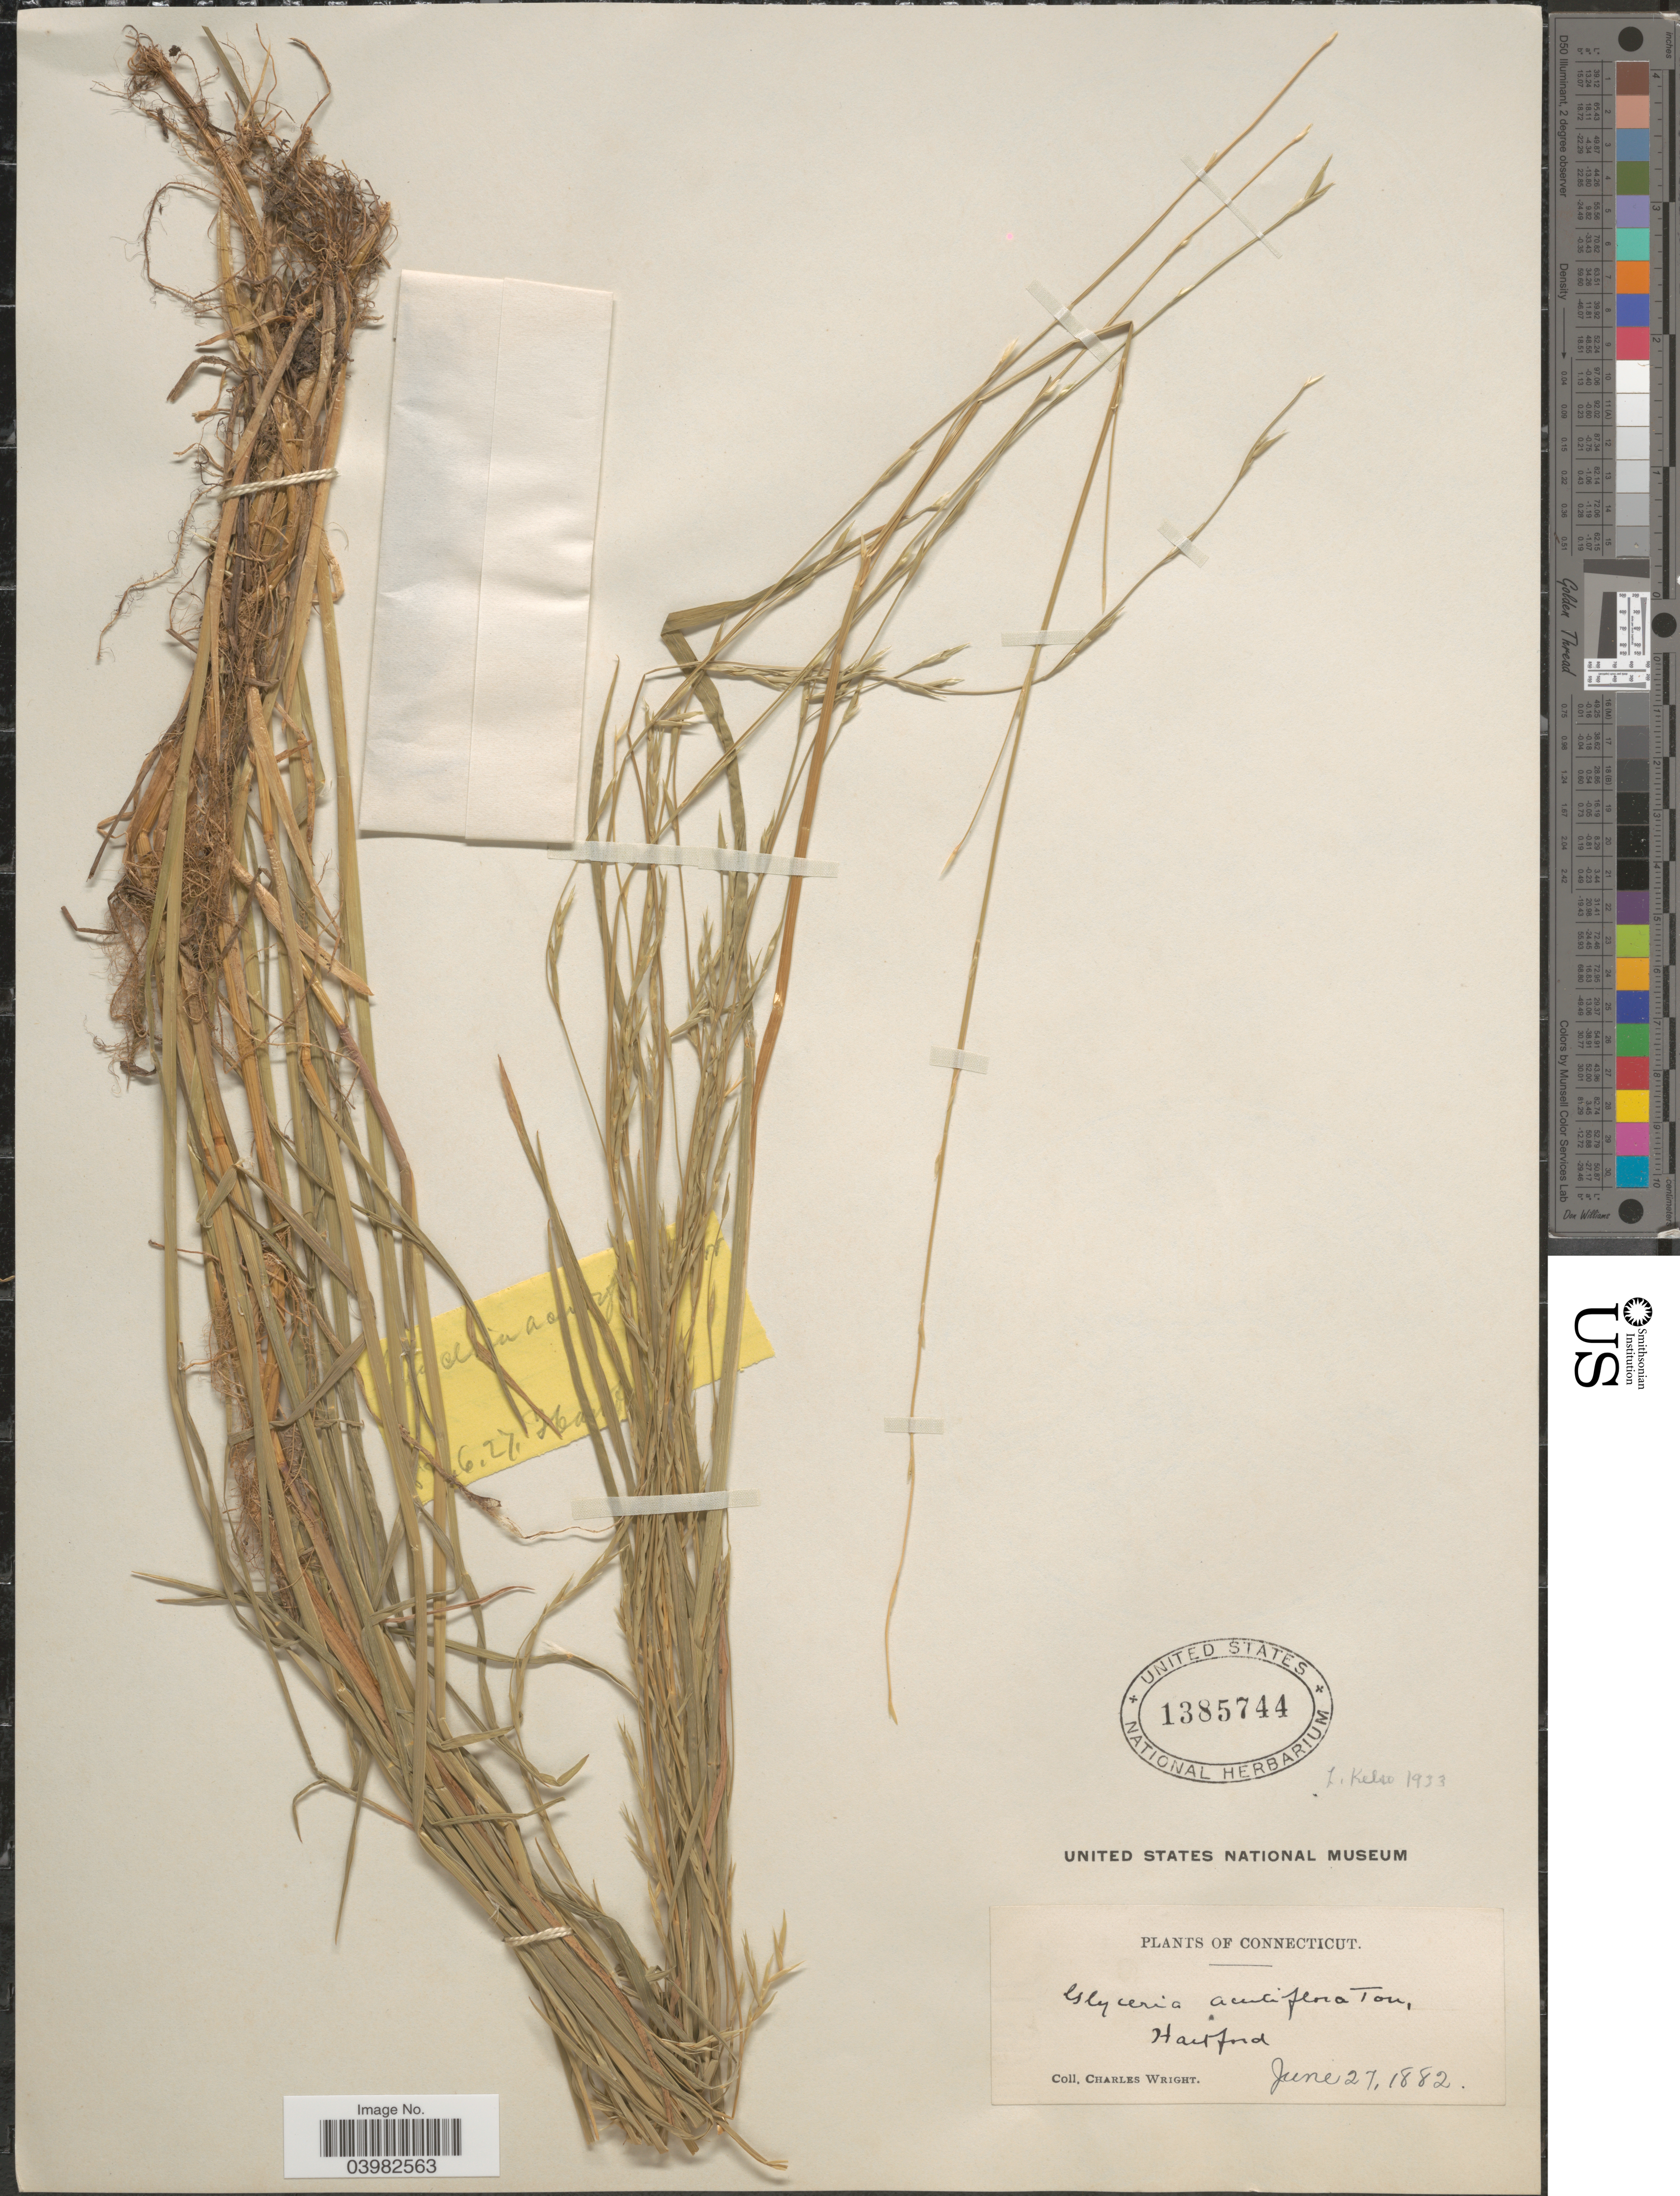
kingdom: Plantae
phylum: Tracheophyta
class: Liliopsida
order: Poales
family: Poaceae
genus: Glyceria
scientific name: Glyceria acutiflora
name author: Torr.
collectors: C. Wright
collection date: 1882-06-27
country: United States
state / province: Connecticut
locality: Hartford.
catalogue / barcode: US 1385744